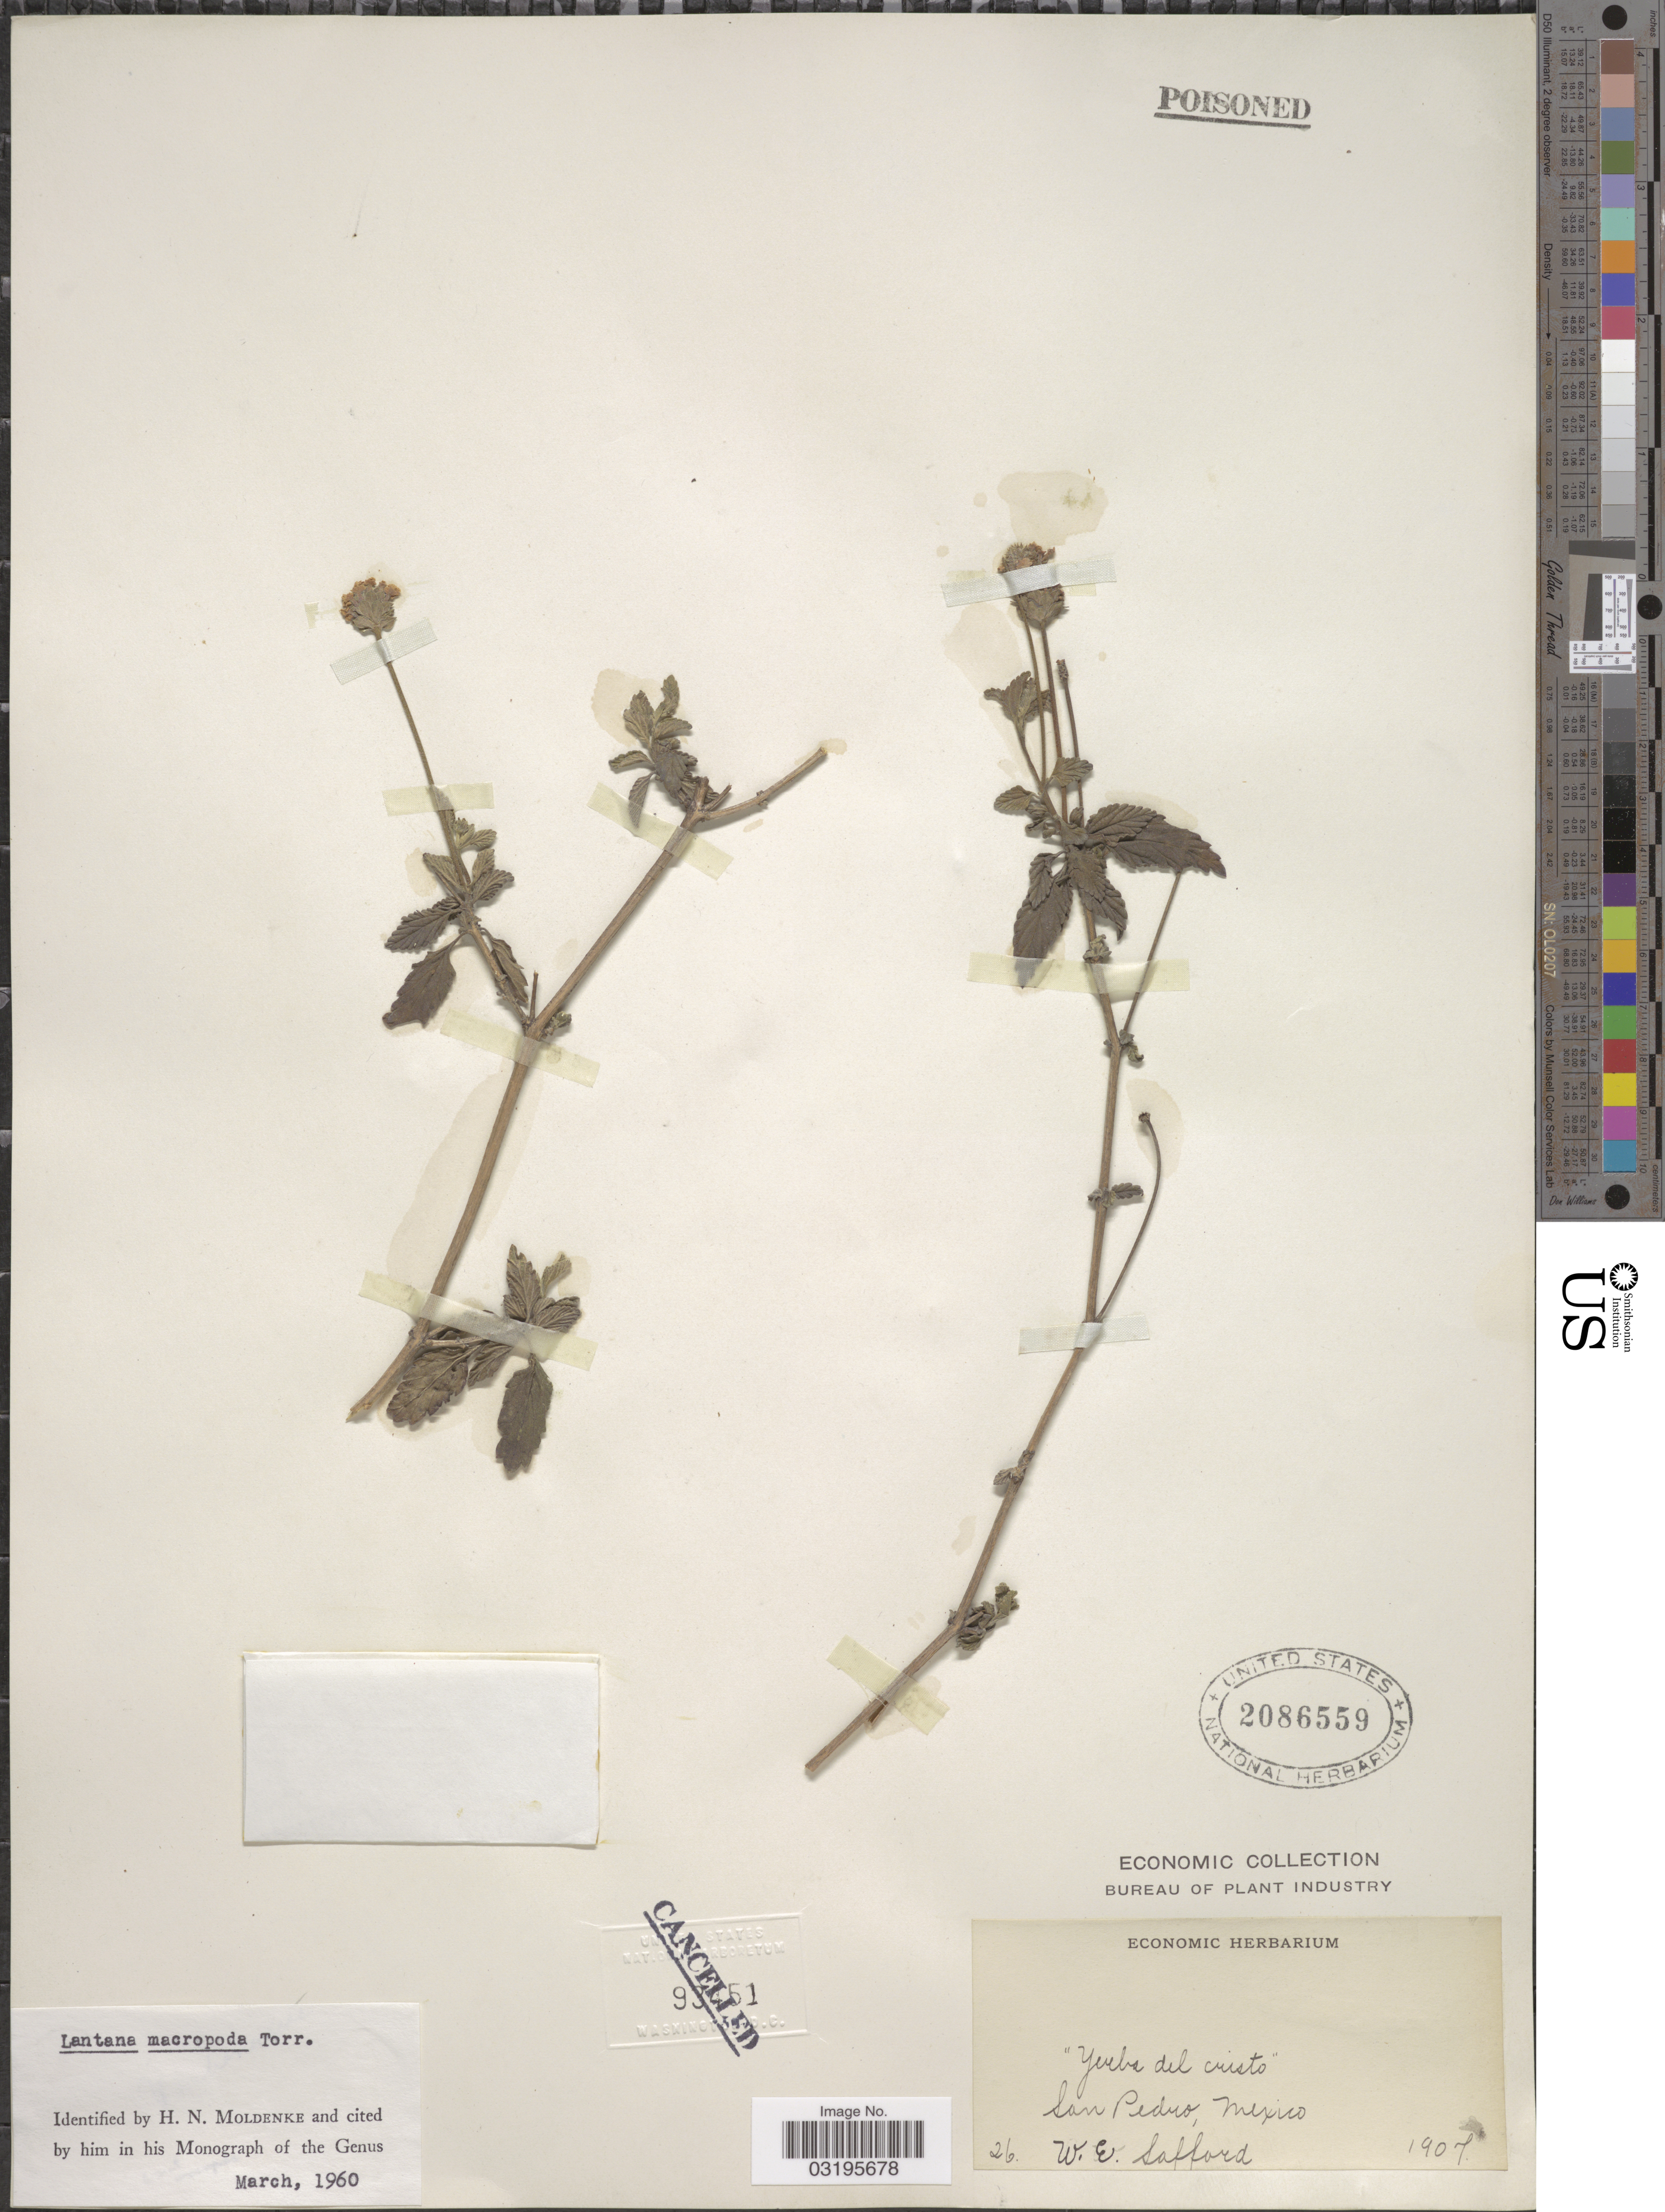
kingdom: Plantae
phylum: Tracheophyta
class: Magnoliopsida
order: Lamiales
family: Verbenaceae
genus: Lantana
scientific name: Lantana macropoda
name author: Torr.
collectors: W. E. Safford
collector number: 26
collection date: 1907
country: Mexico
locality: San Pedro.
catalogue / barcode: US 2086559